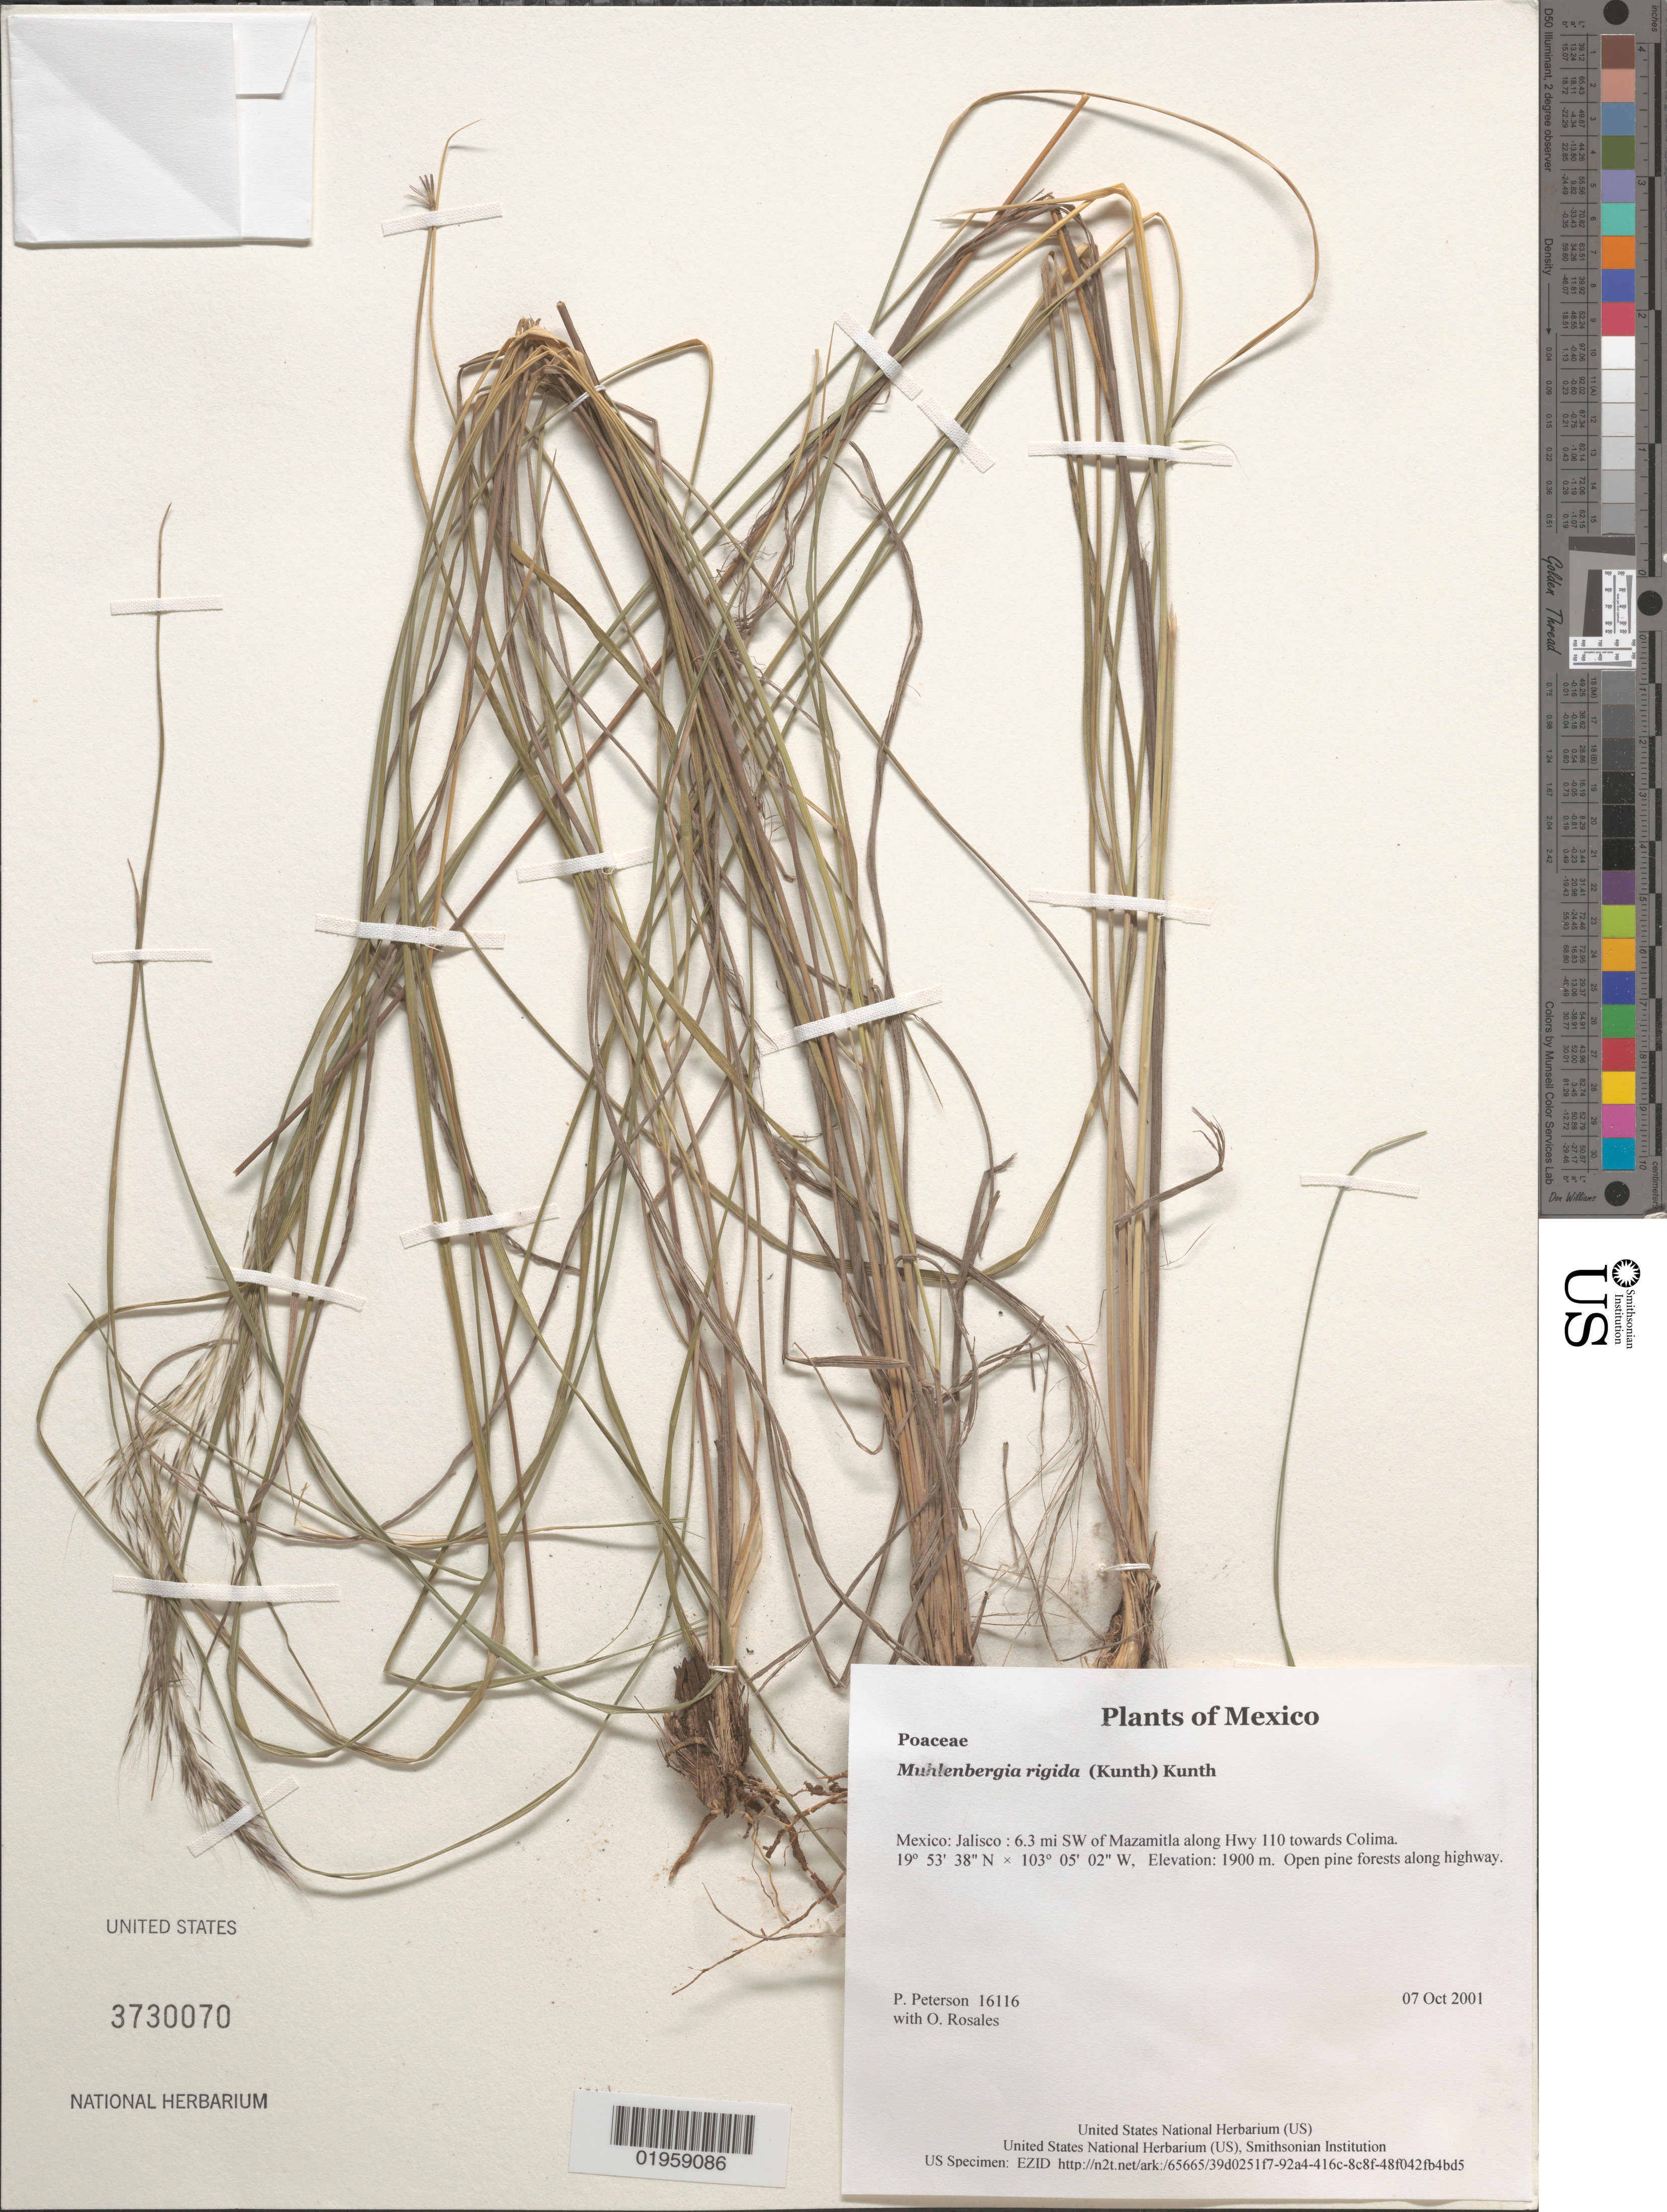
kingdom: Plantae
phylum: Tracheophyta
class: Liliopsida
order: Poales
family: Poaceae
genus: Muhlenbergia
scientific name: Muhlenbergia rigida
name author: (Kunth) Kunth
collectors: P. M. Peterson & O. Rosales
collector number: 16116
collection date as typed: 07 Oct 2001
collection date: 2001-10-07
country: Mexico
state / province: Jalisco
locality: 6.3 mi SW of Mazamitla along Hwy 110 towards Colima.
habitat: Open pine forests along highway.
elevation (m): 1900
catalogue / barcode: US 3730070